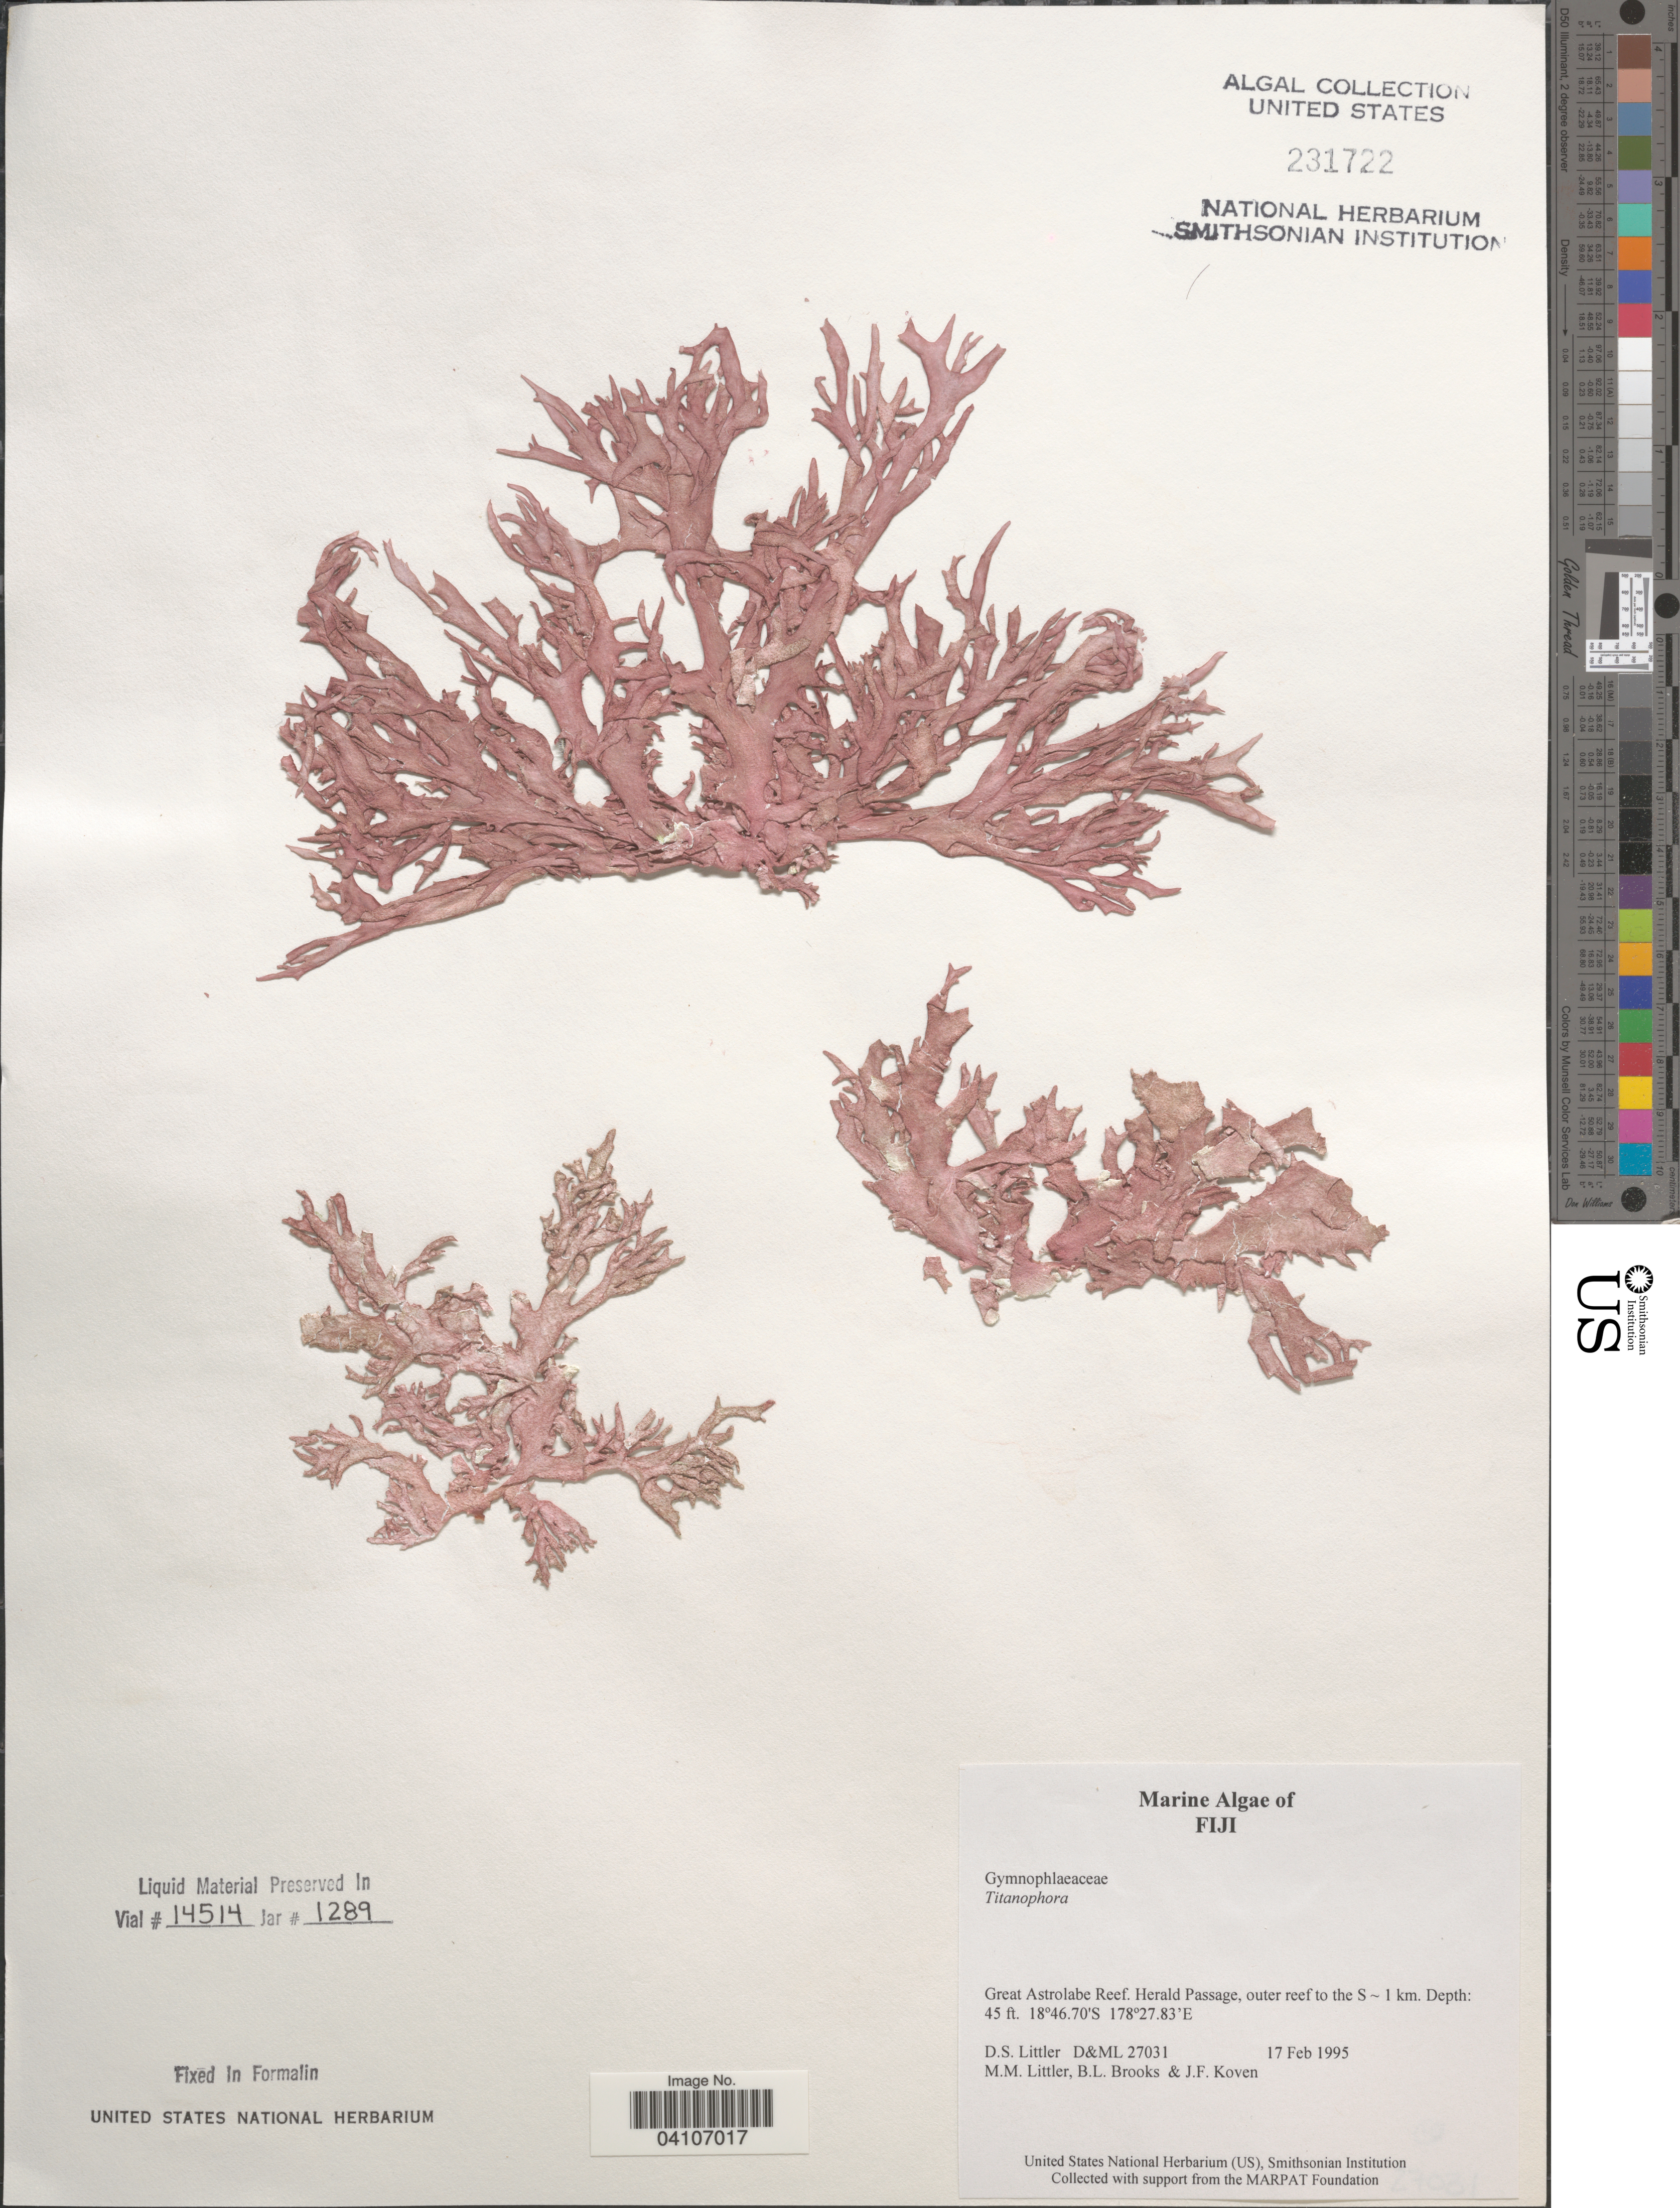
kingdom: Plantae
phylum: Rhodophyta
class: Florideophyceae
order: Nemastomatales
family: Schizymeniaceae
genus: Titanophora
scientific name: Titanophora sp.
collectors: D. S. Littler, B. Brooks & J. Koven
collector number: D&ML27031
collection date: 1995-02-17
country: Fiji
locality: Great Astrolabe Reef. Herald Passage, outer reef to the S ~ 1 km.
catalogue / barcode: US 231722